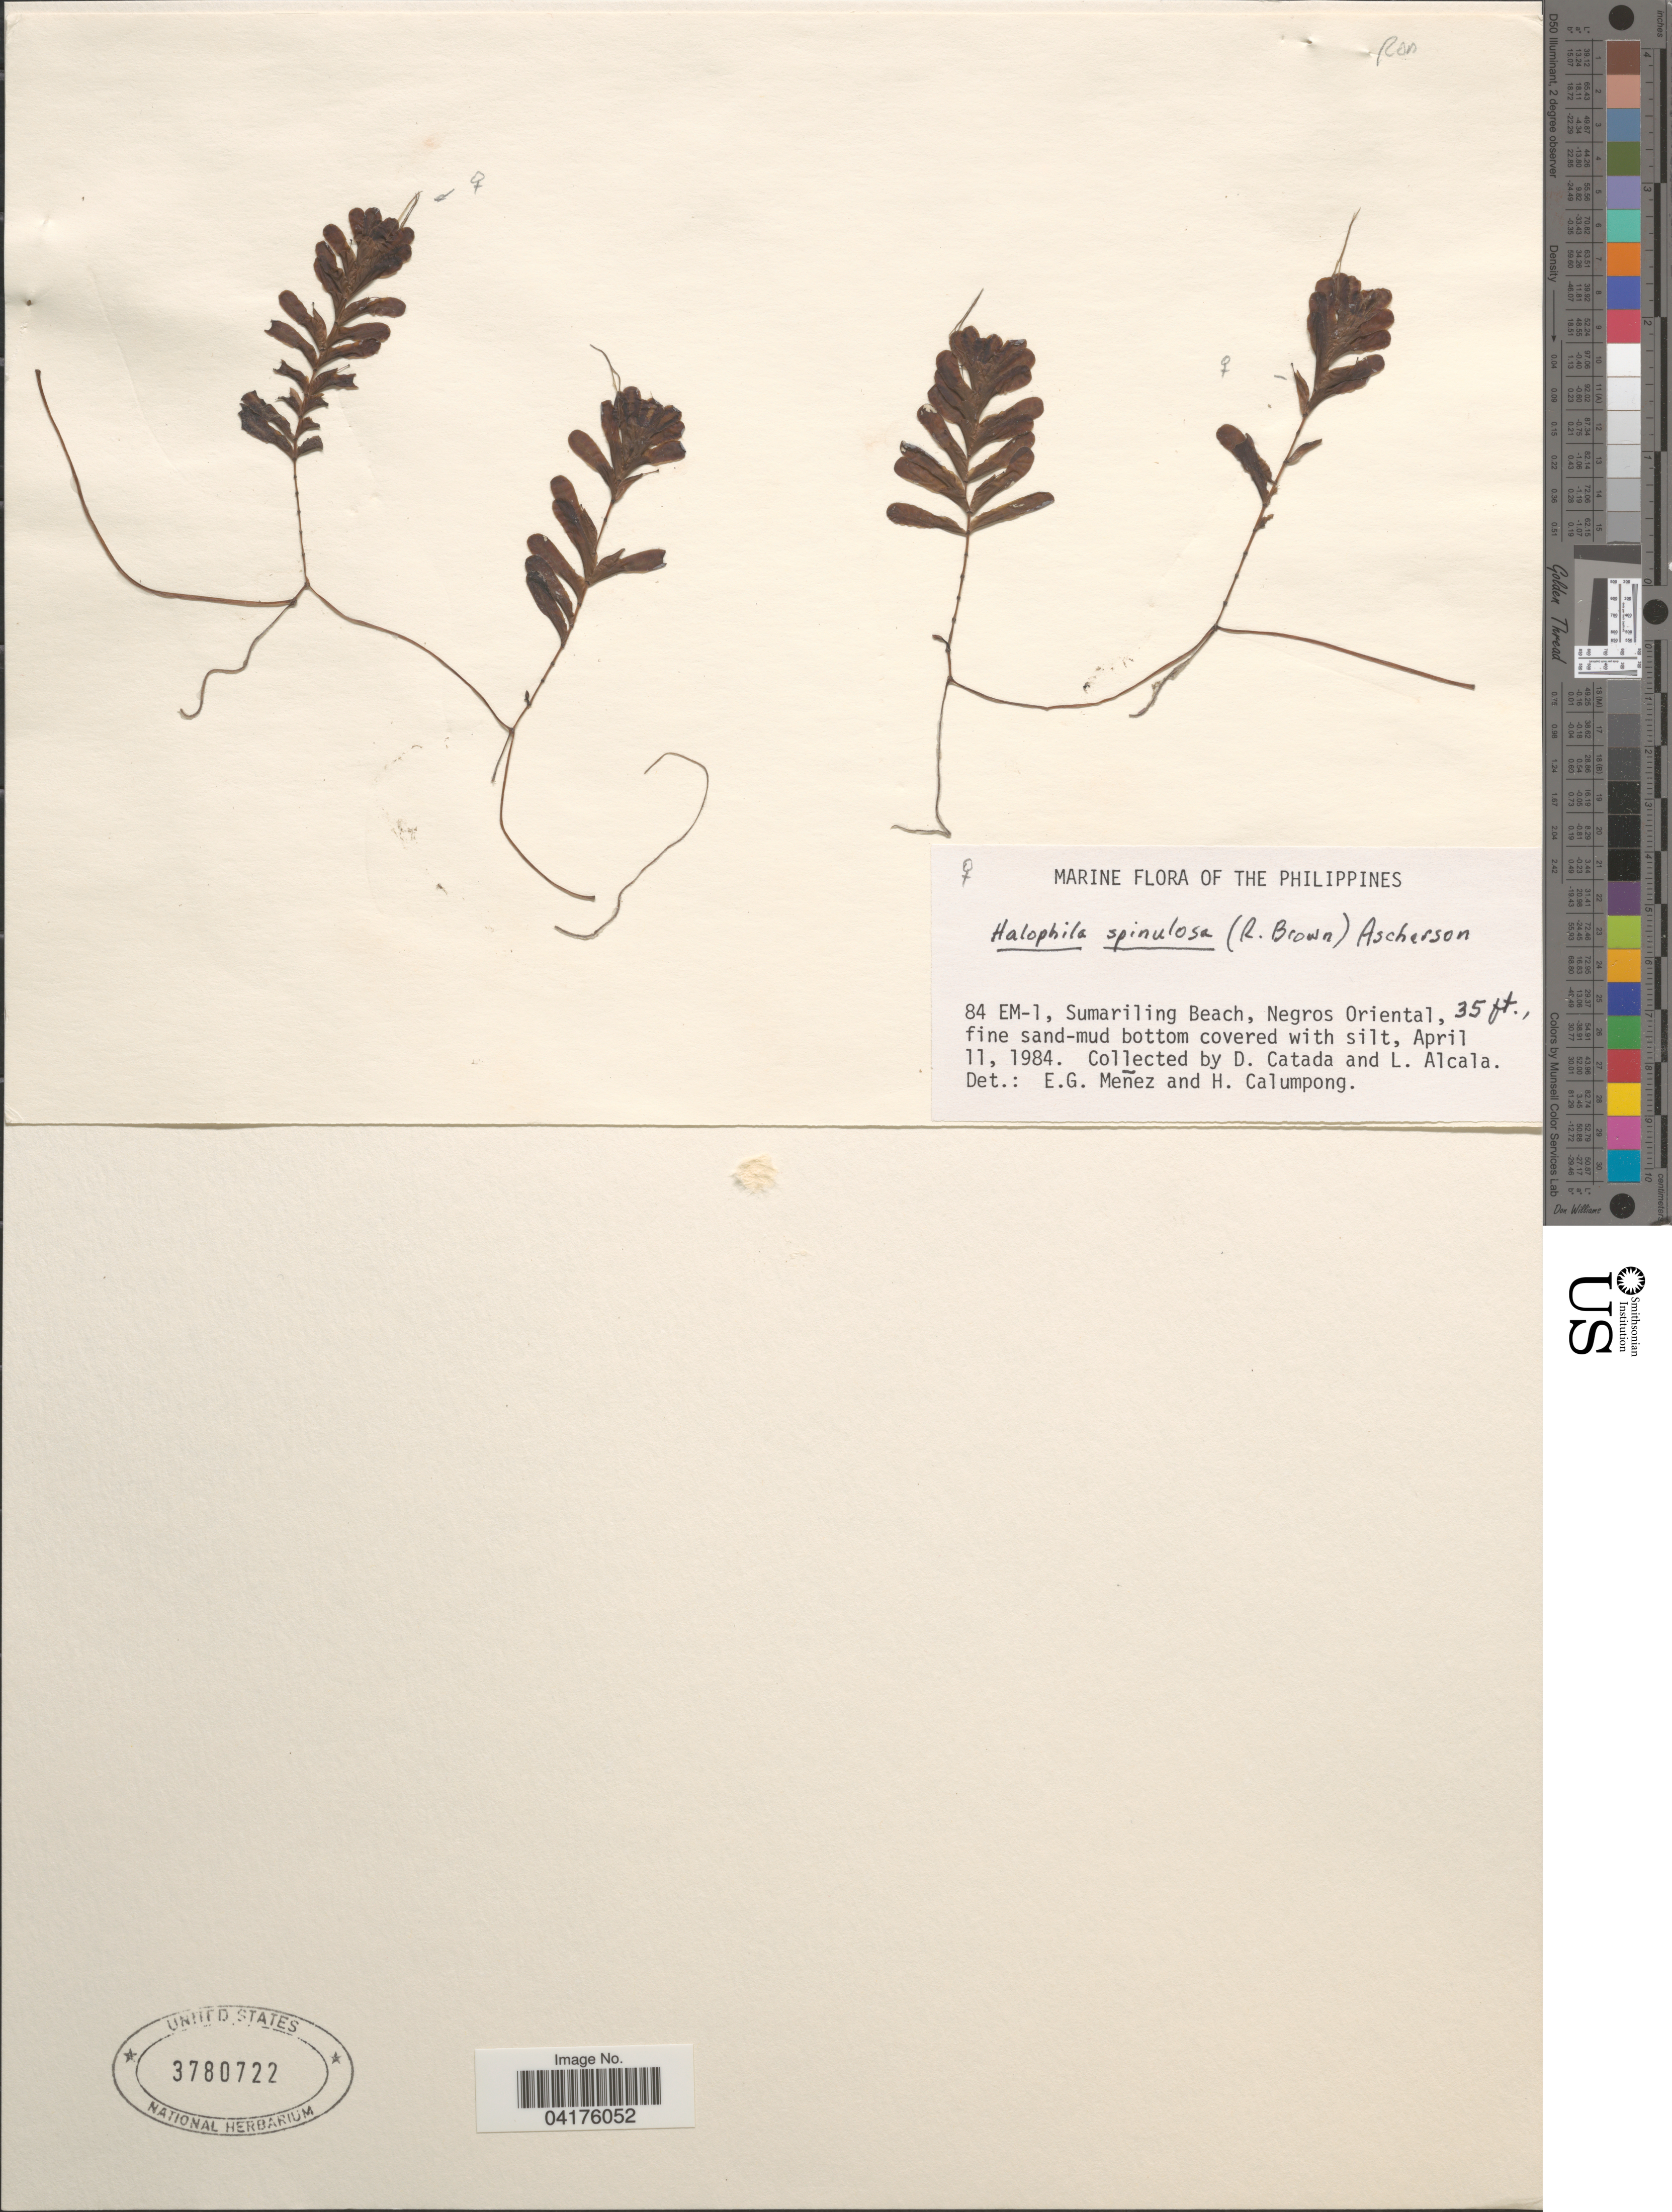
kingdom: Plantae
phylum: Tracheophyta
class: Liliopsida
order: Alismatales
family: Hydrocharitaceae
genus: Halophila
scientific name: Halophila spinulosa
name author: (R. Br.) Asch.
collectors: D. Catada & L. Alcala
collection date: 1984-04-11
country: Philippines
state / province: Central Visayas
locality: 84 EM-1, Sumariling Beach, Negros Oriental.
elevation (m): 11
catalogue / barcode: US 3780722